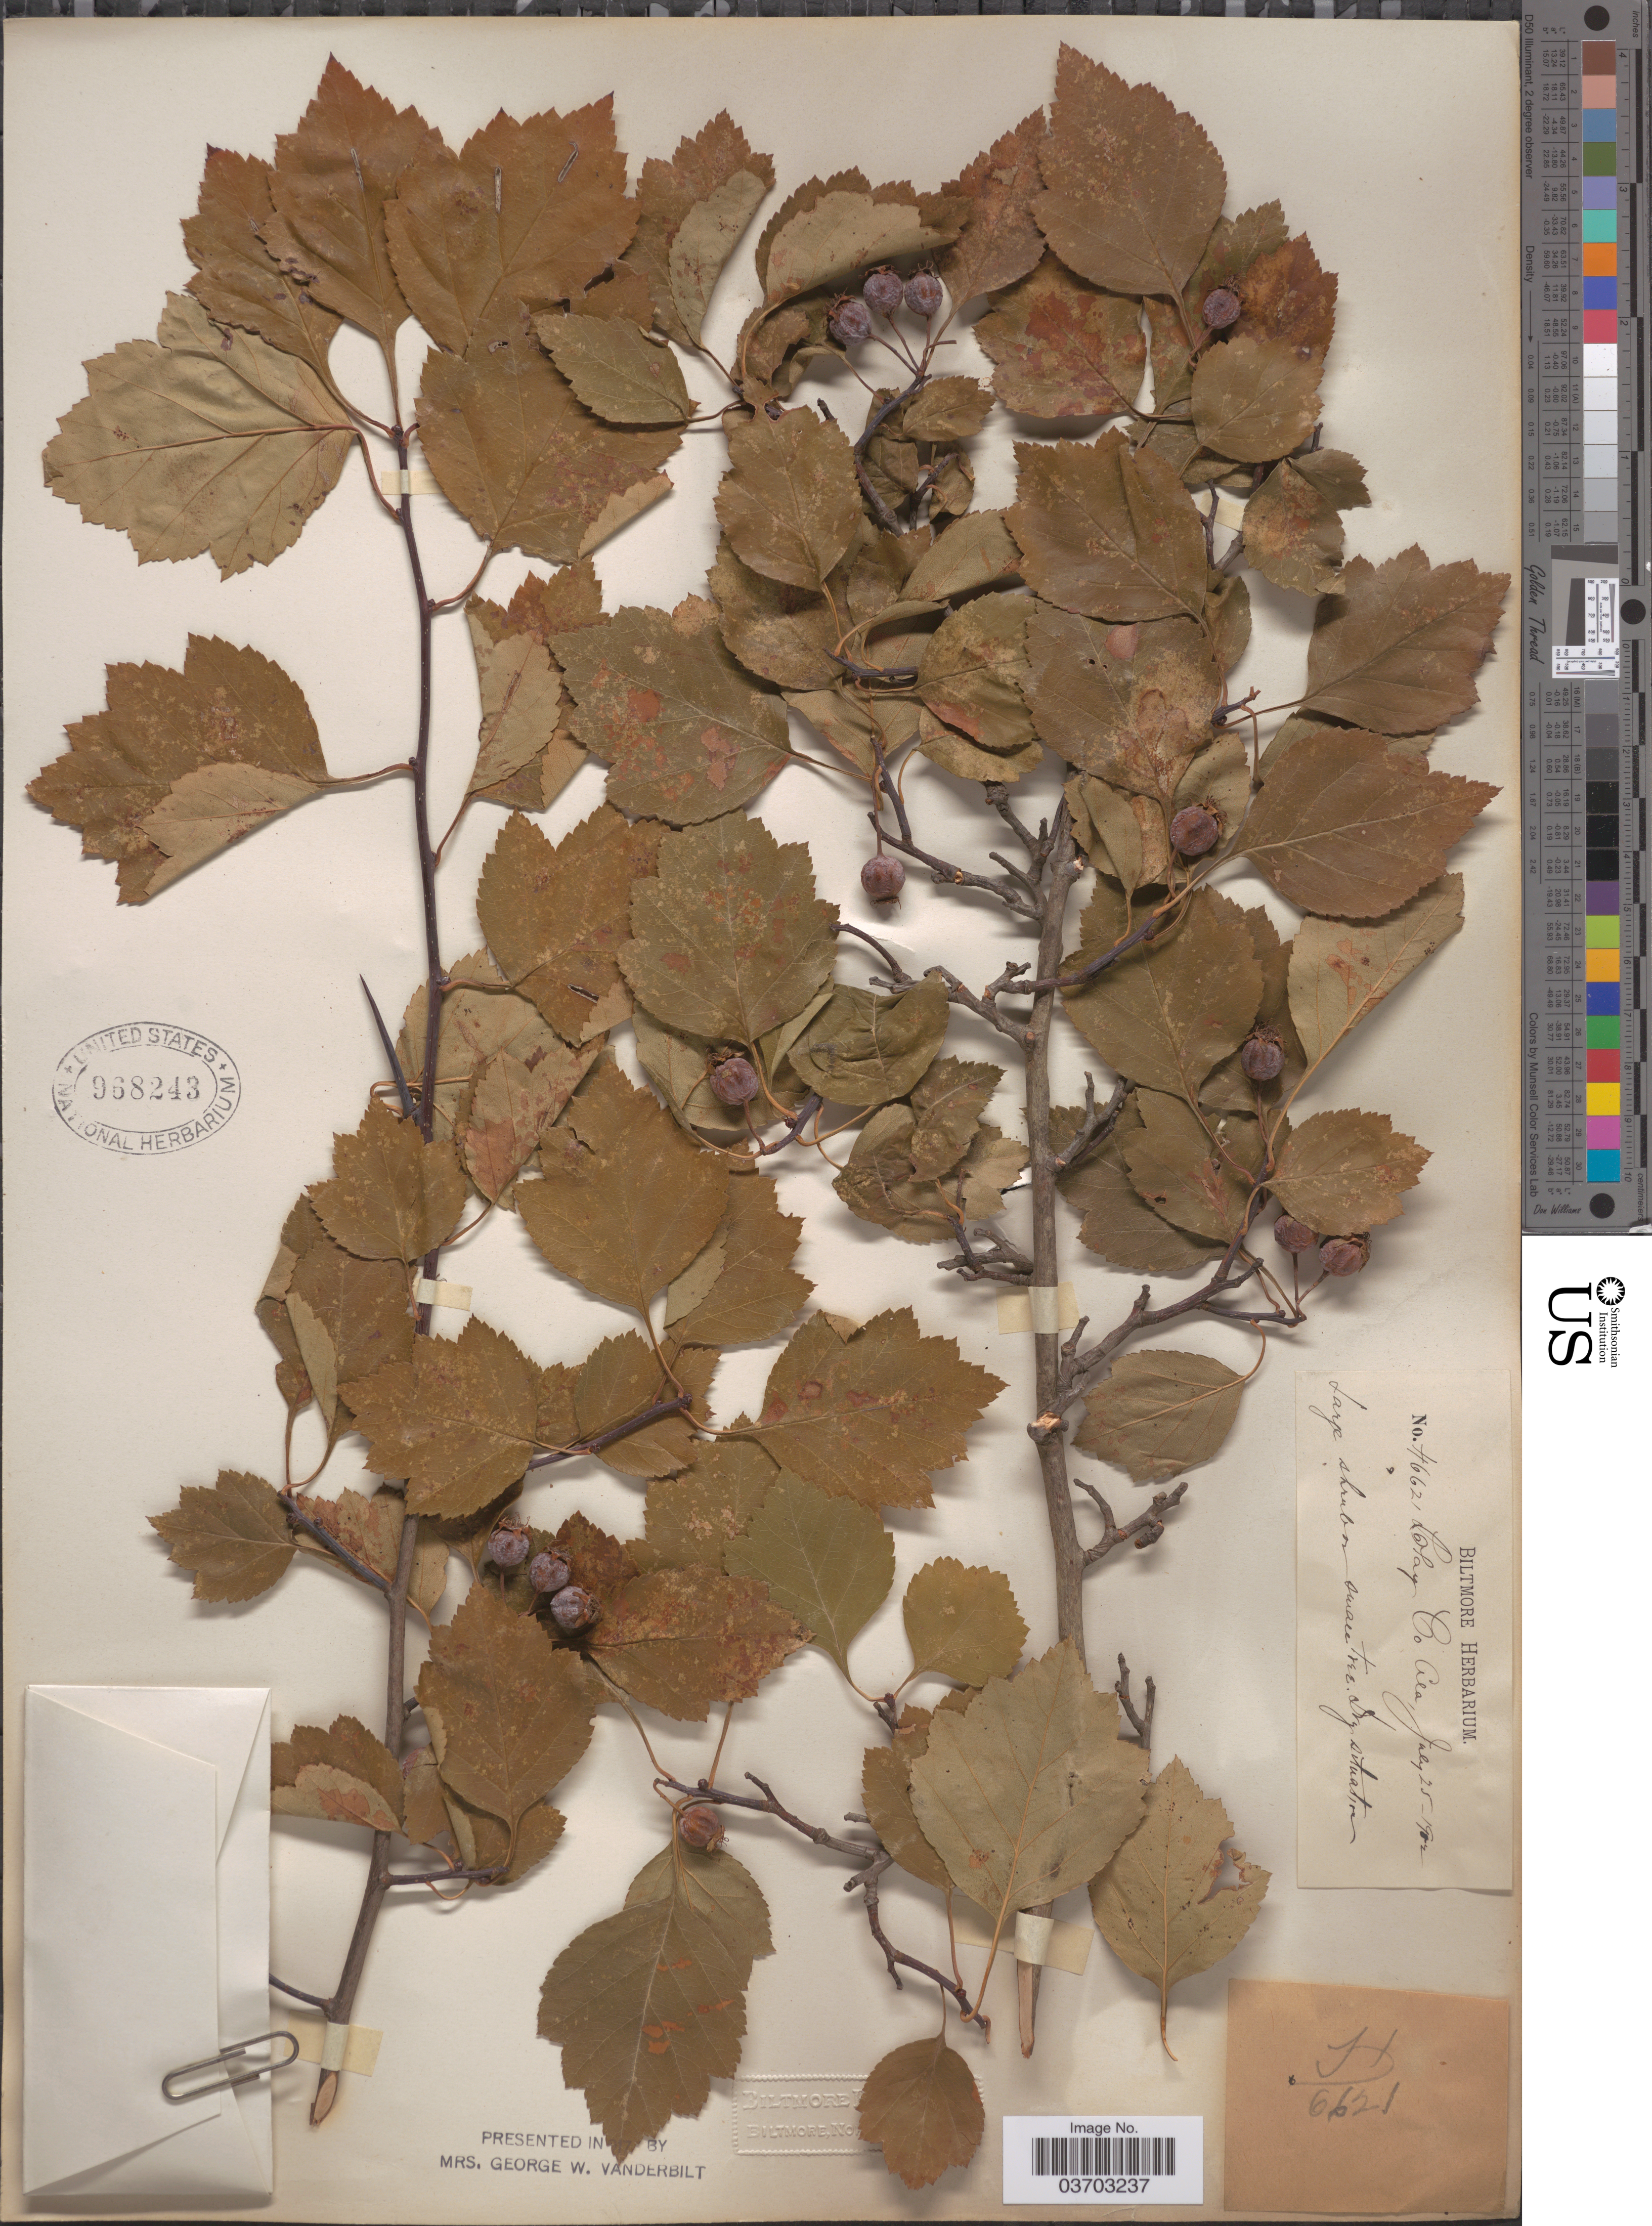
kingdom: Plantae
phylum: Tracheophyta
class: Magnoliopsida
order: Rosales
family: Rosaceae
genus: Crataegus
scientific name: Crataegus sp.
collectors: ex herb. Biltmore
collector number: H6621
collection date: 1902-07-25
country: United States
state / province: Alabama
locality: Clay Co.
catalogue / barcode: US 968243